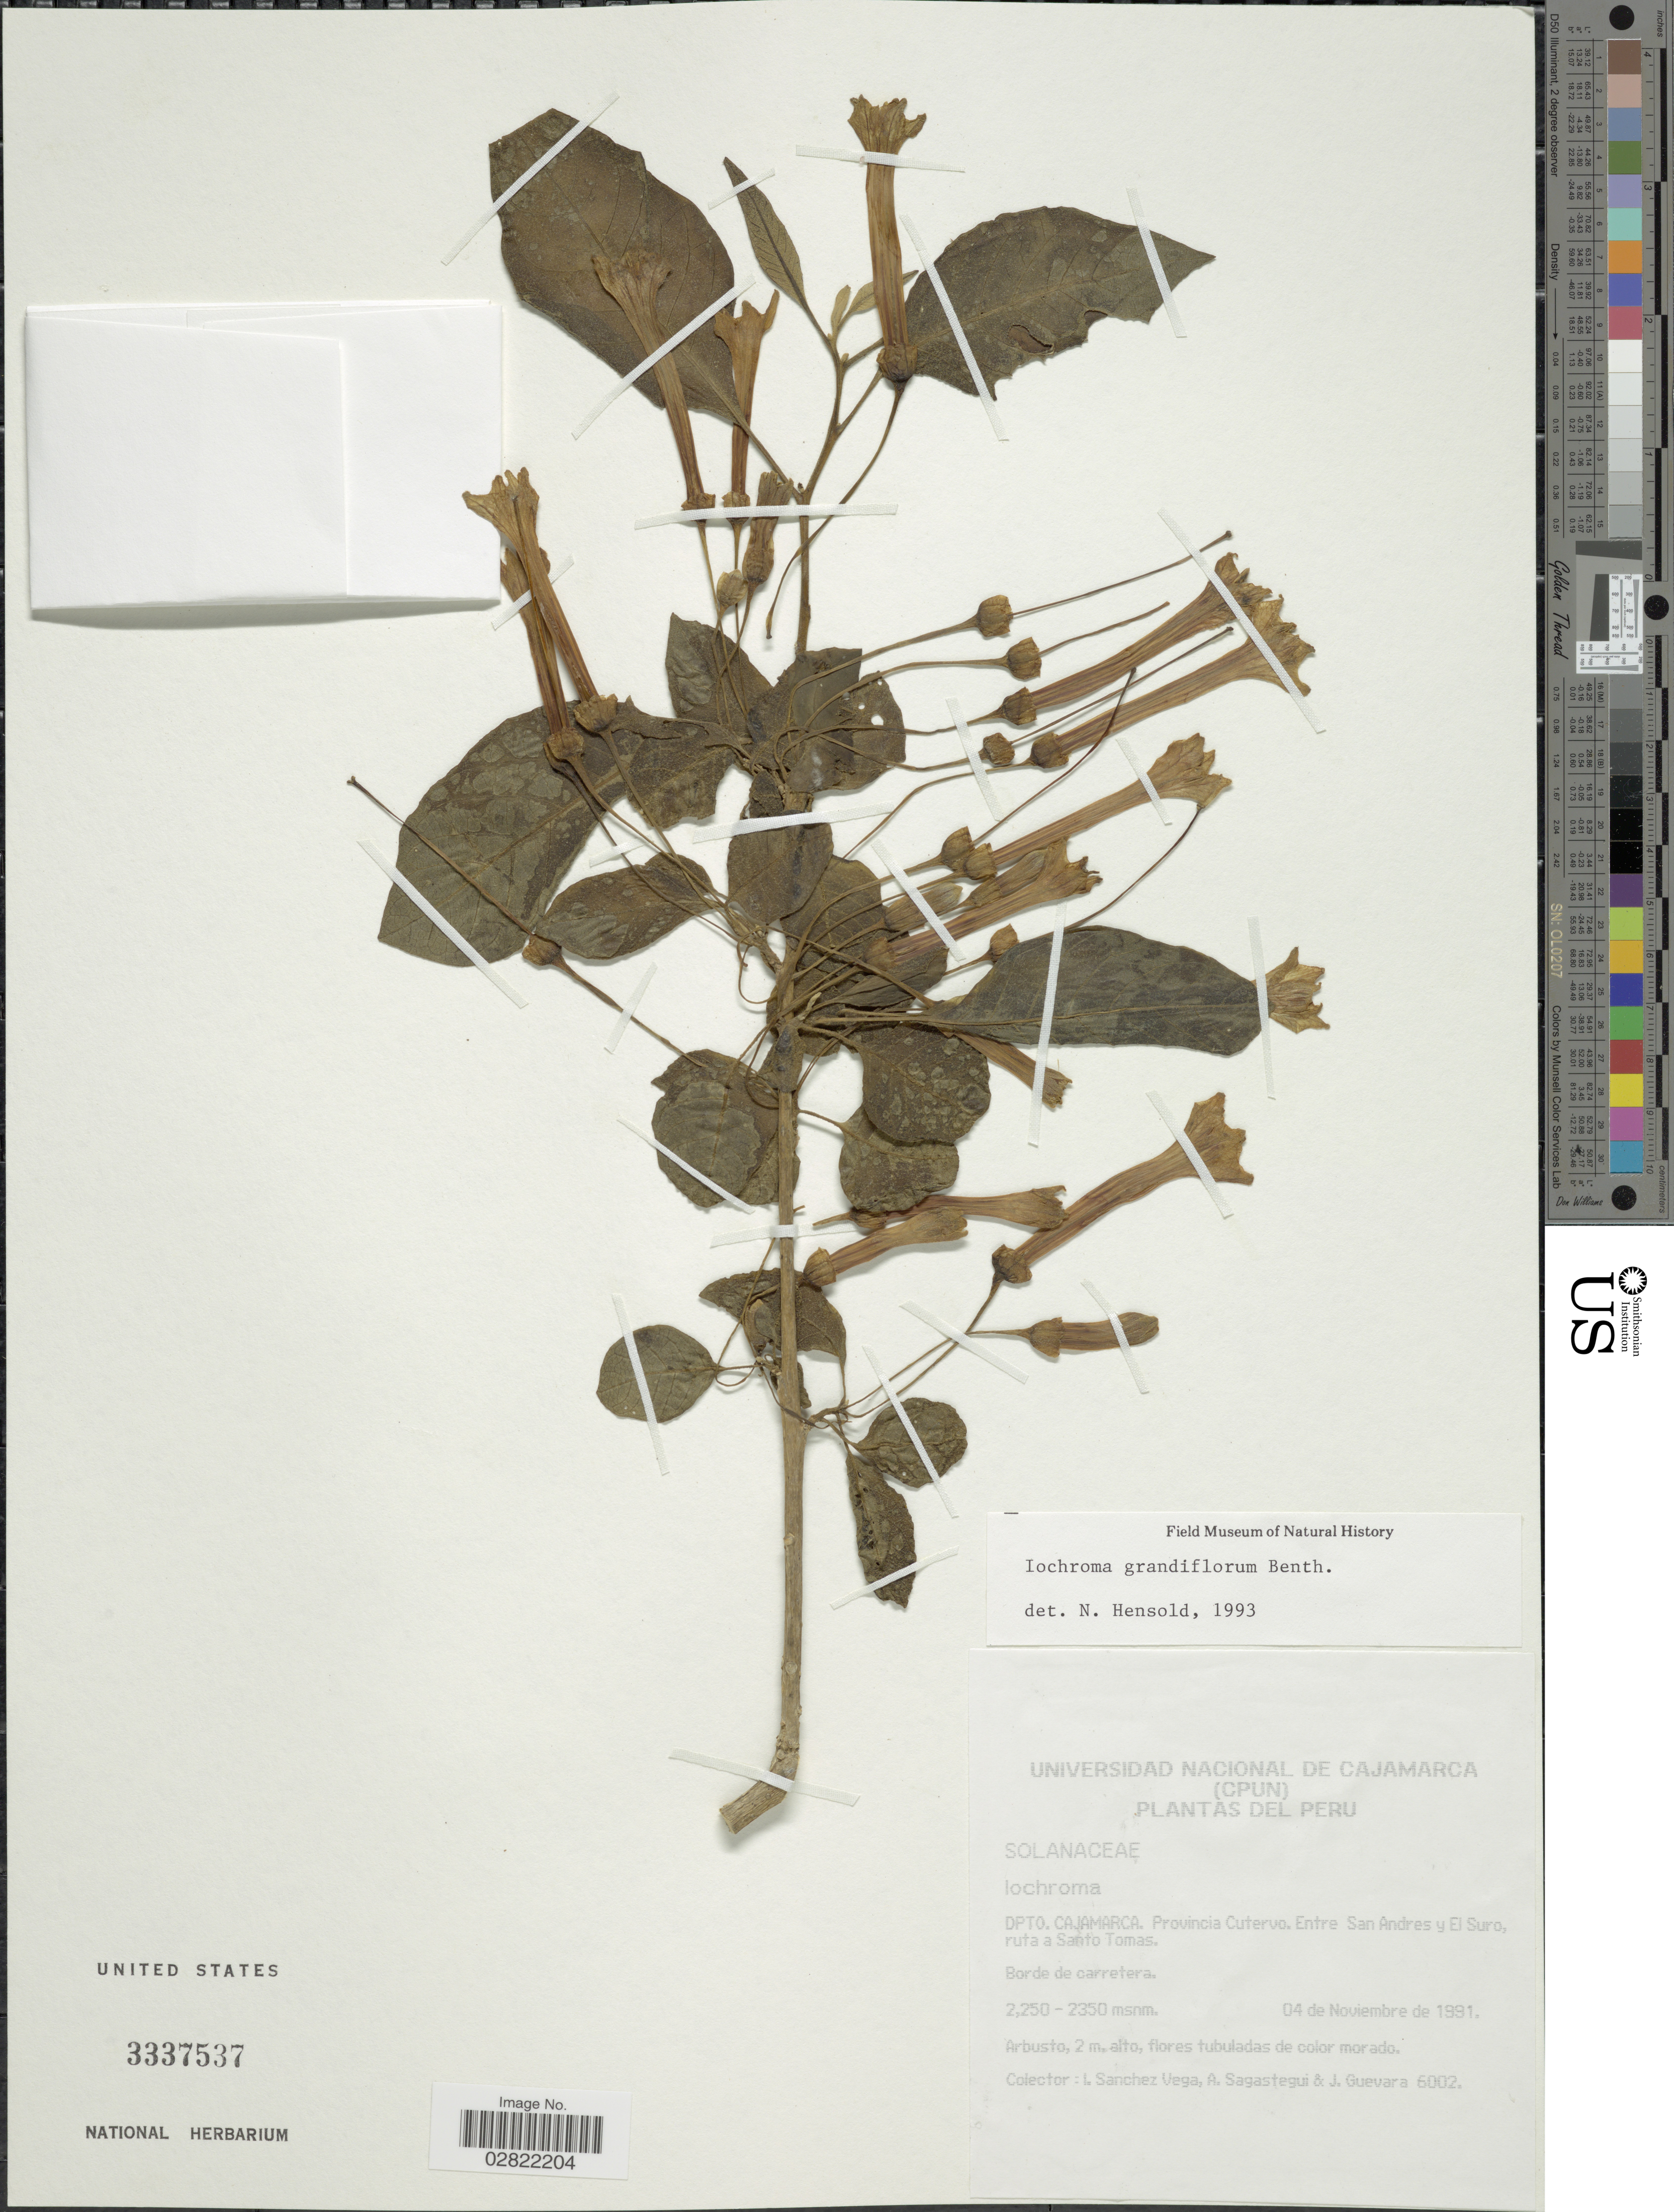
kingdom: Plantae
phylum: Tracheophyta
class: Magnoliopsida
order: Solanales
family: Solanaceae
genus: Iochroma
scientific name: Iochroma grandiflorum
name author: Benth.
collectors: I. Sánchez Vega, A. Sagastegui & J. Guevara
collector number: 6002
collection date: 1991-11-04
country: Peru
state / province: Cajamarca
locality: Dpto. Cajamarca, Provincia Cutervo, Entre San Andres y El Suro, ruta a Santo Tomas.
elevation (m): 2250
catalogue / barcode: US 3337537